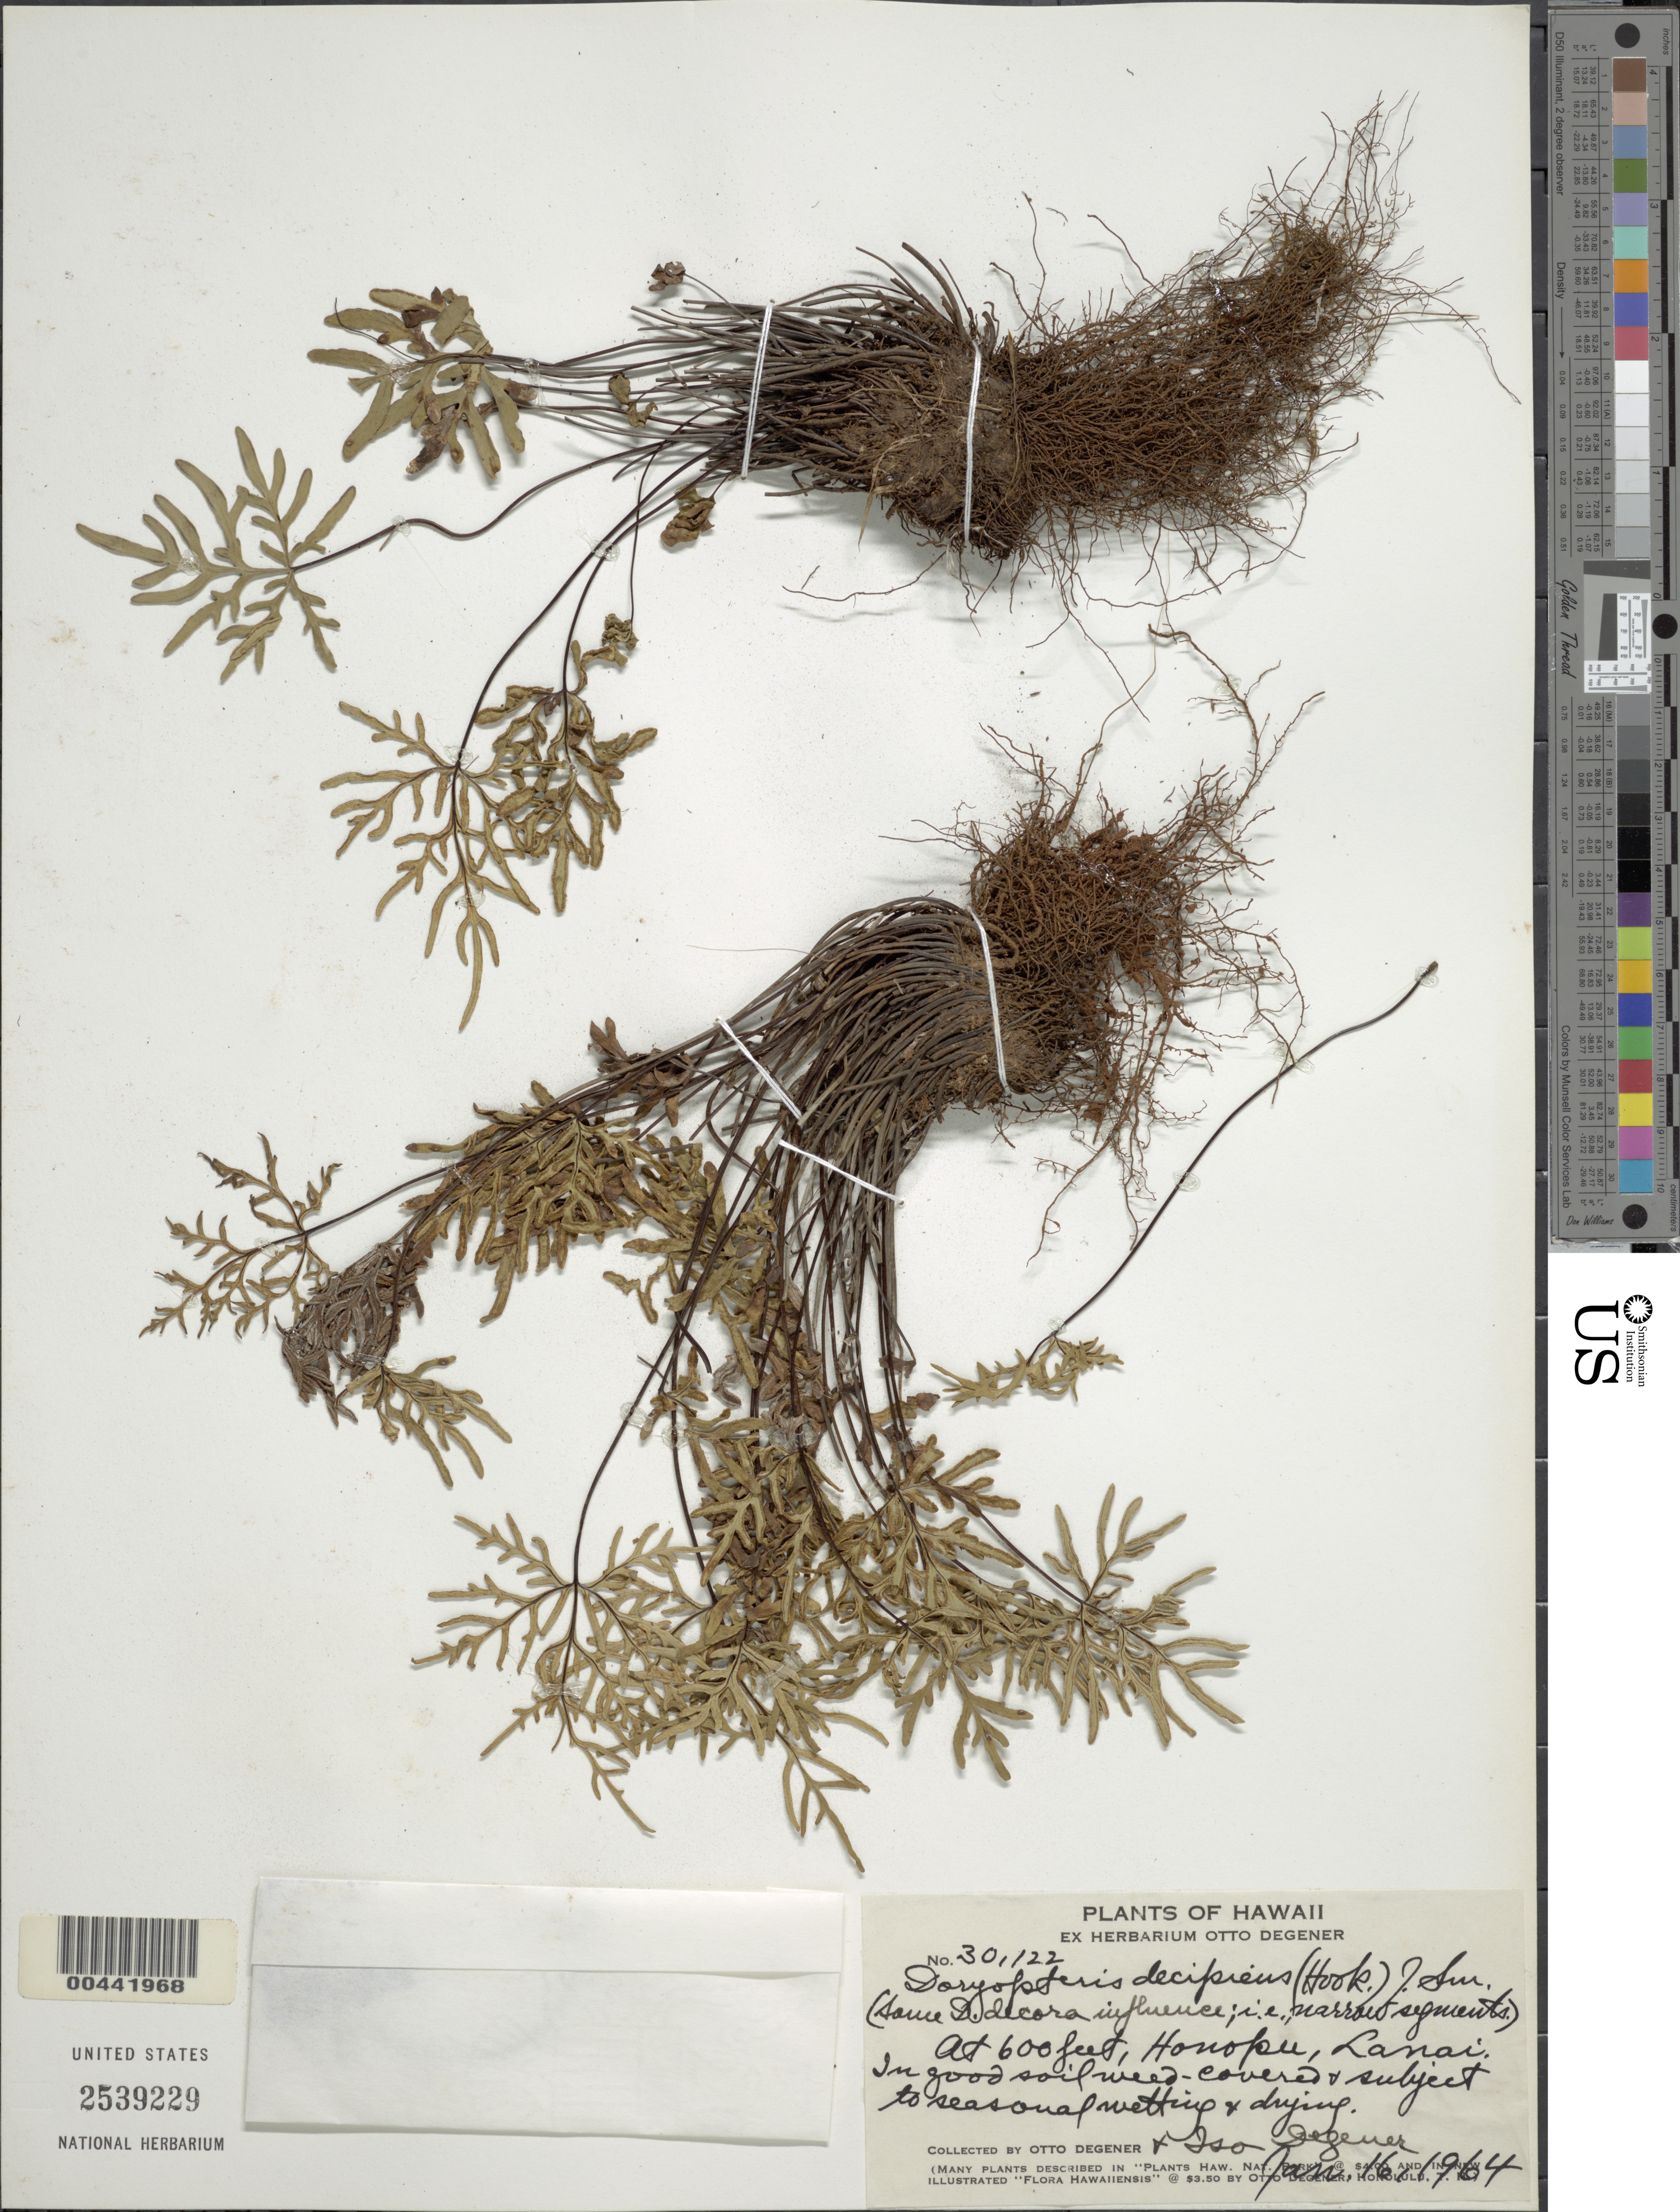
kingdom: Plantae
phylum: Tracheophyta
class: Polypodiopsida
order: Polypodiales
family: Pteridaceae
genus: Doryopteris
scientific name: Doryopteris decipiens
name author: (Hook.) J. Sm.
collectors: O. Degener & I. Degener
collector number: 30122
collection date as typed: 16 Jan 1964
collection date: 1964-01-16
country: United States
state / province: Hawaii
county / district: Maui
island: Lana'i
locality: Honopu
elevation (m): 183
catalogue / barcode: US 2539229